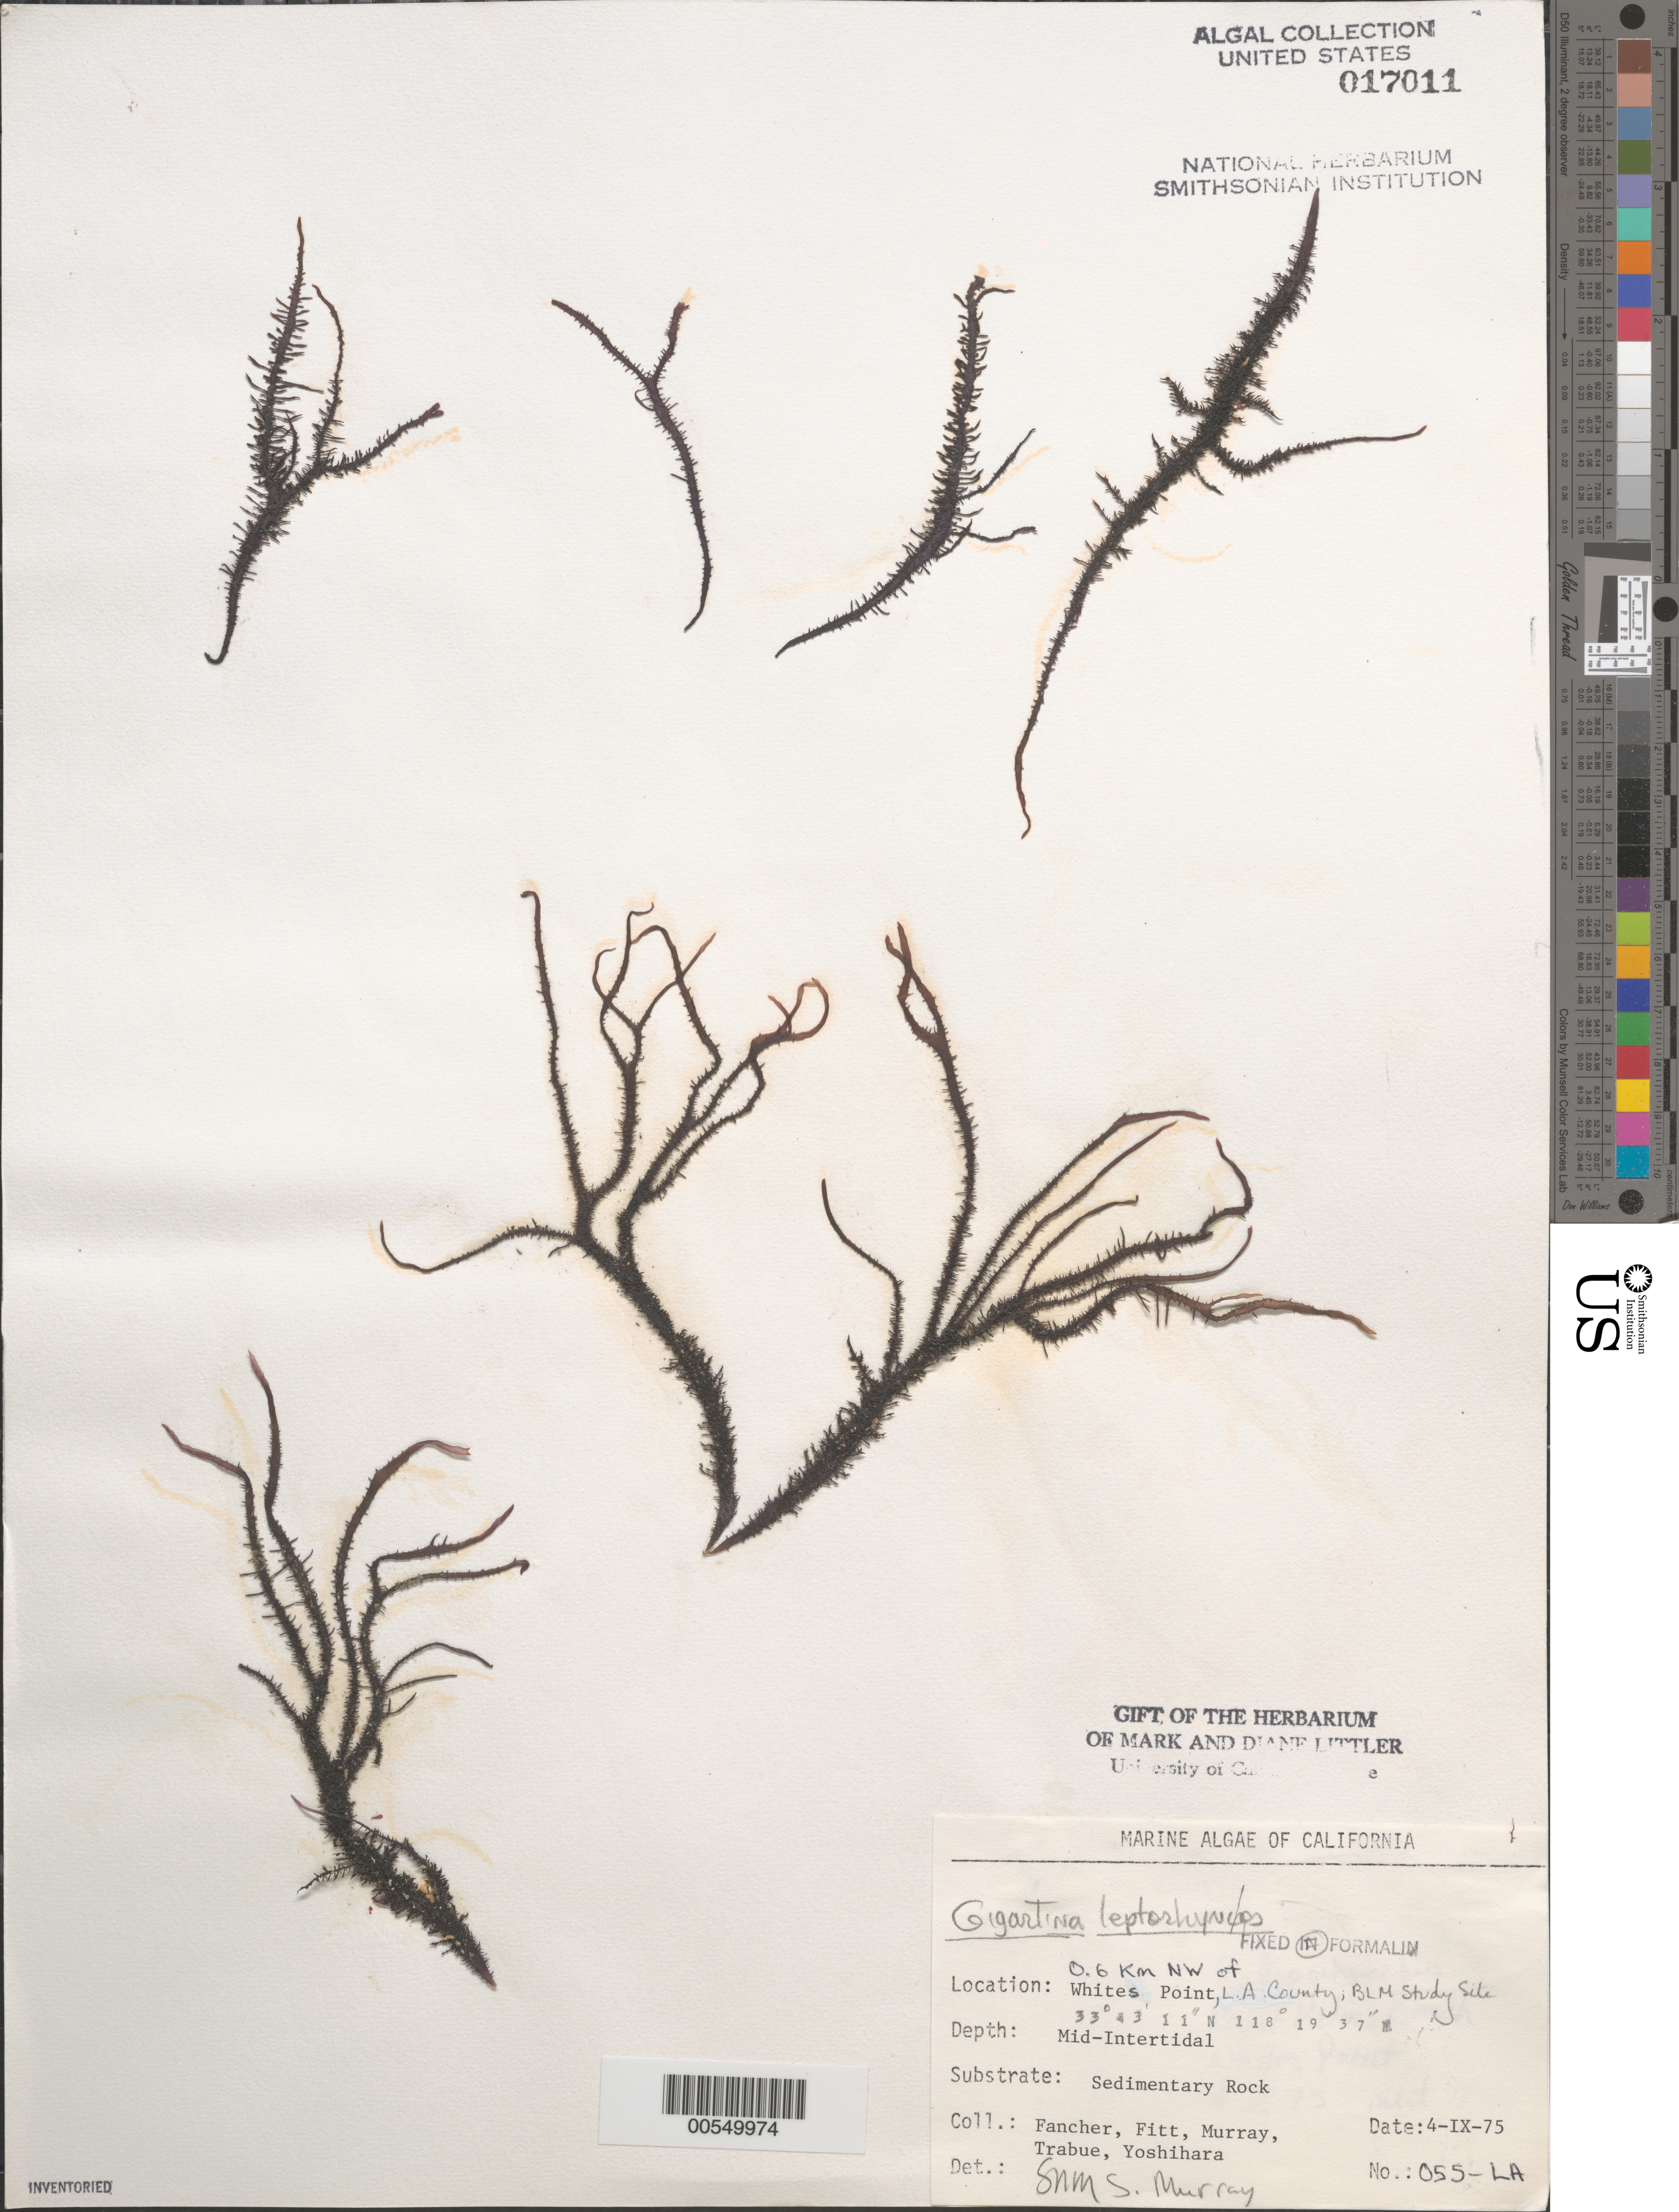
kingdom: Plantae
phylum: Rhodophyta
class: Florideophyceae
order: Gigartinales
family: Gigartinaceae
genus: Mazzaella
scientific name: Mazzaella leptorhynchos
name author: (J. Agardh) Leister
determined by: Algae name updating Project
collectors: J. Fancher, W. Fitt, S. N. Murray, P. J. Trabue & K. Yoshihara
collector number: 055-la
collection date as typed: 04 Sep 1975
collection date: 1975-09-04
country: United States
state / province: California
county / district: Los Angeles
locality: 0.6 km northwest of Whites Point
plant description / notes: BLM-SOCALBIGHT Rocky Intertidal Survey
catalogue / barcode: US 17011